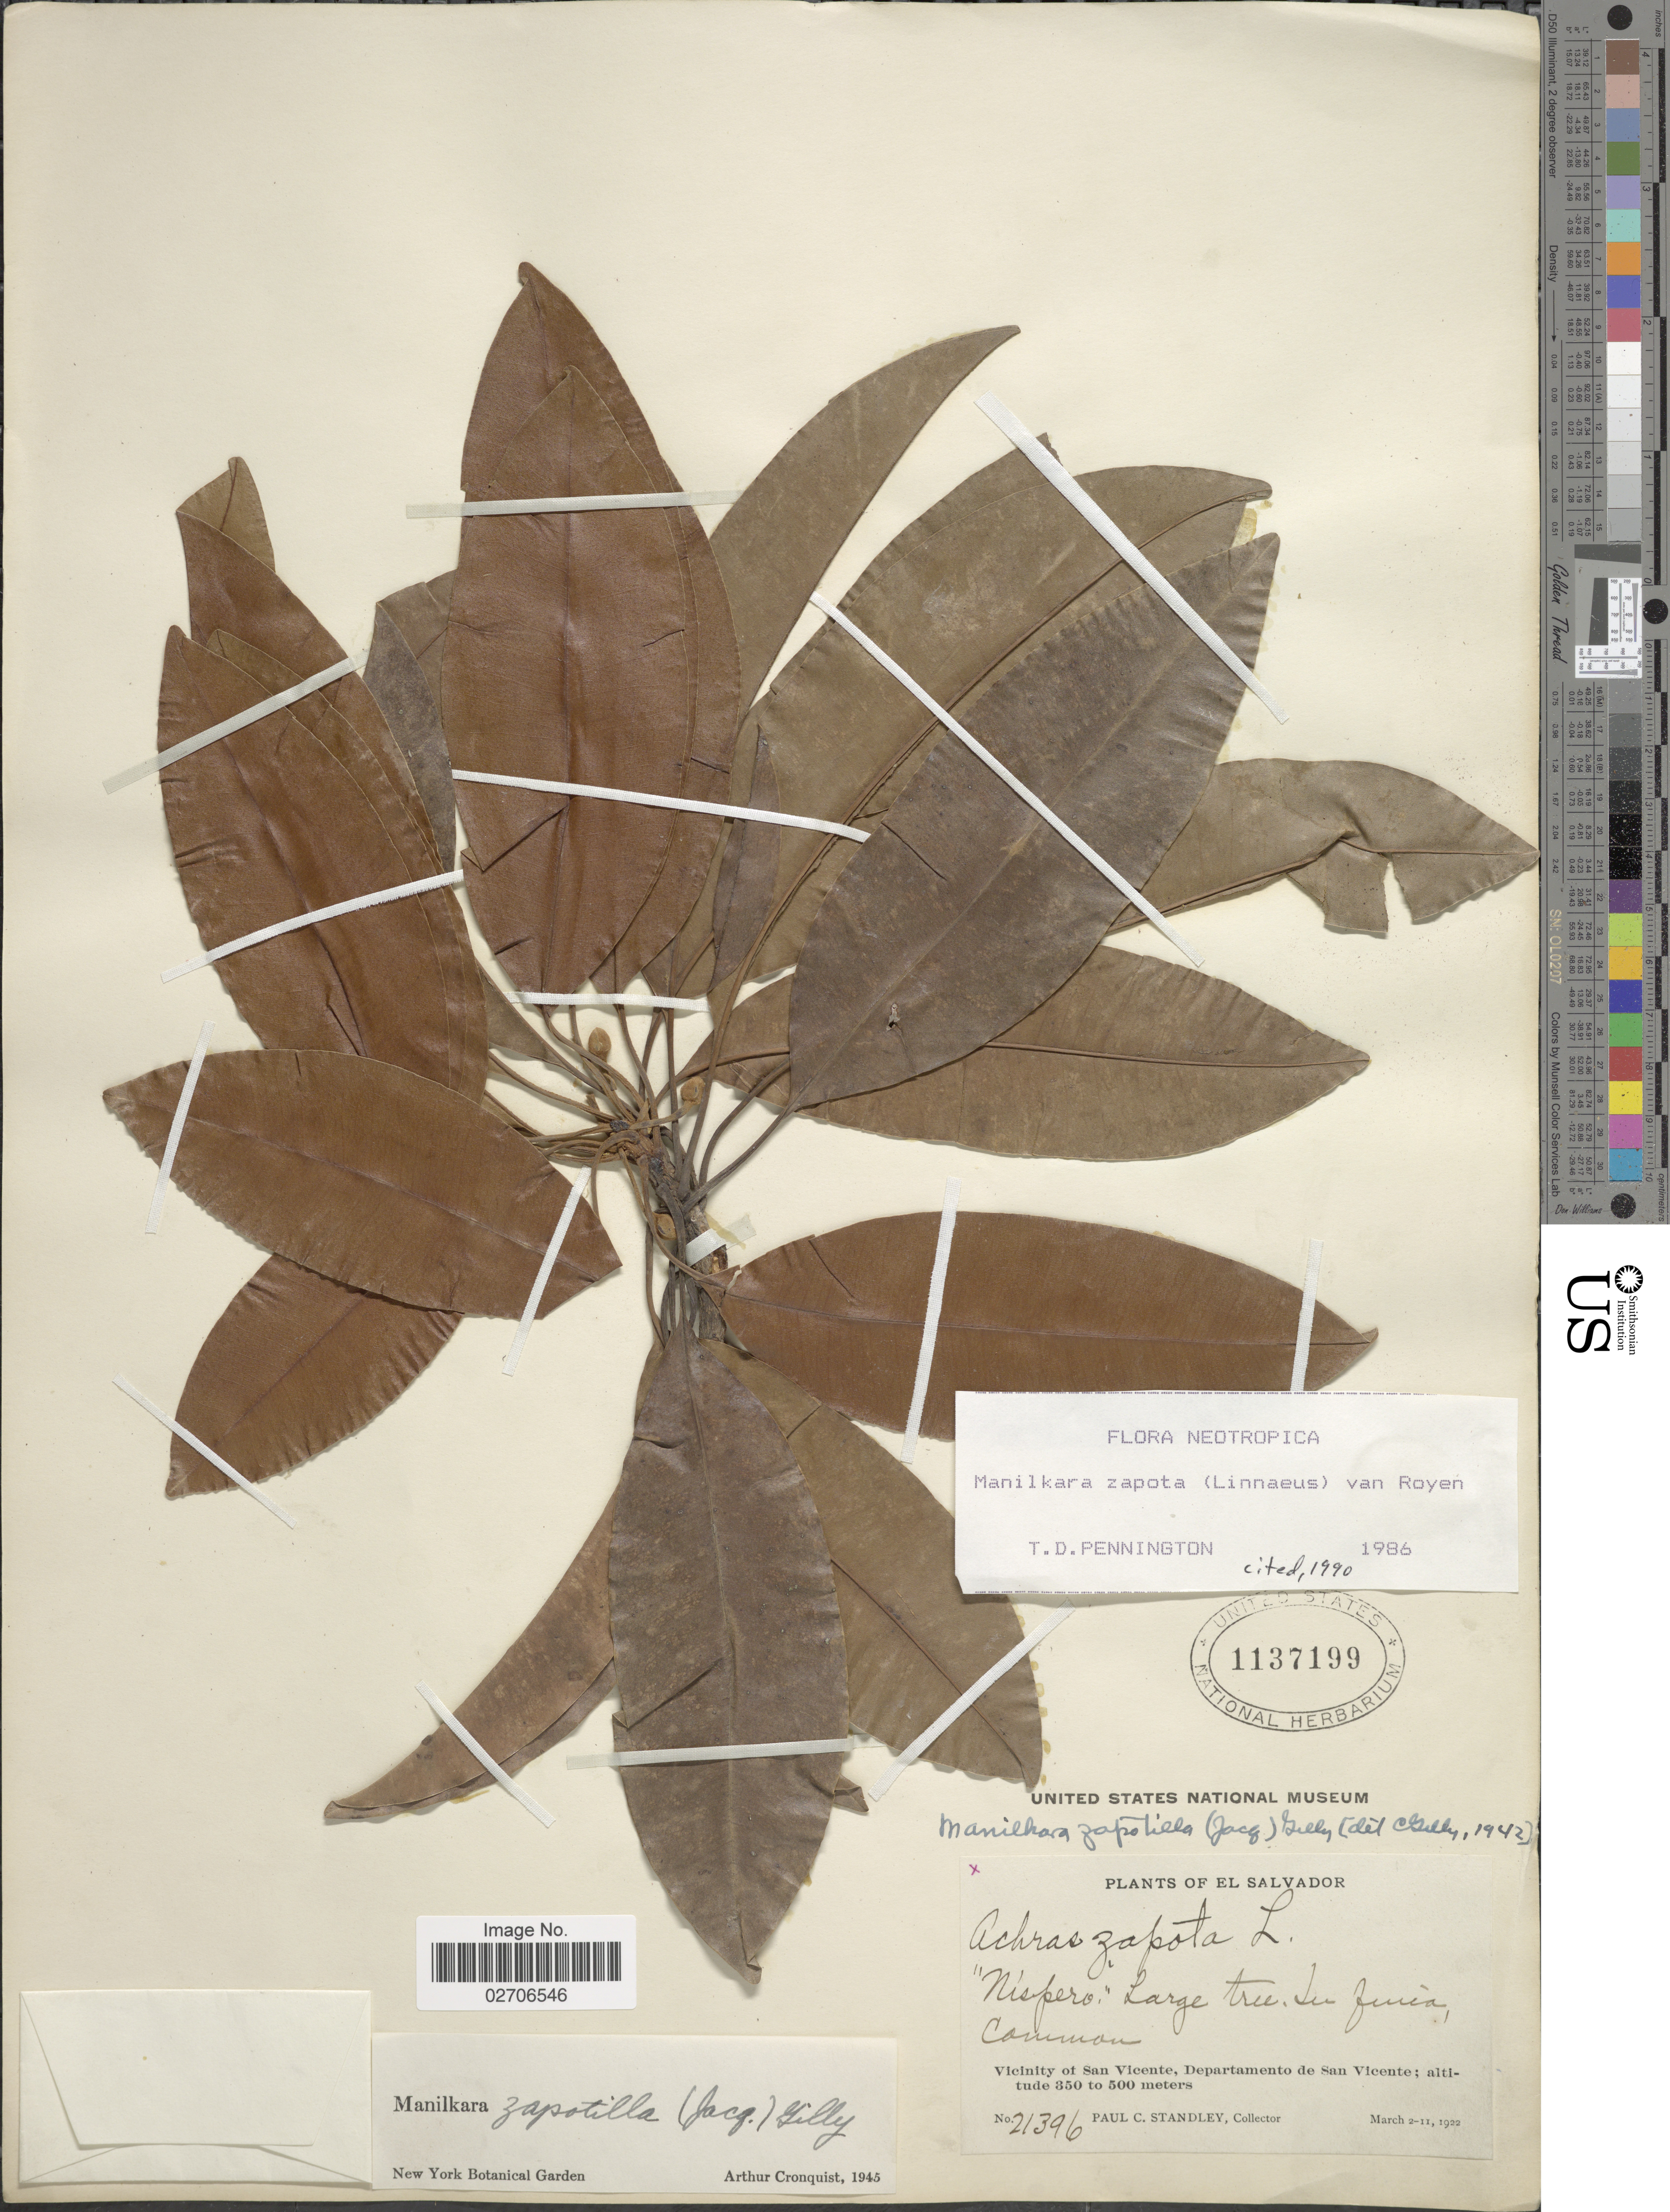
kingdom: Plantae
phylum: Tracheophyta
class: Magnoliopsida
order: Ericales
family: Sapotaceae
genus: Manilkara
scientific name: Manilkara zapota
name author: (L.) P. Royen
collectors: P. C. Standley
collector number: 21396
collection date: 1922-03-02/1922-03-11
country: El Salvador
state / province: San Vincente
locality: Vicinity of San Vicente, Departamento de San Vicente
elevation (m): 350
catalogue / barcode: US 1137199